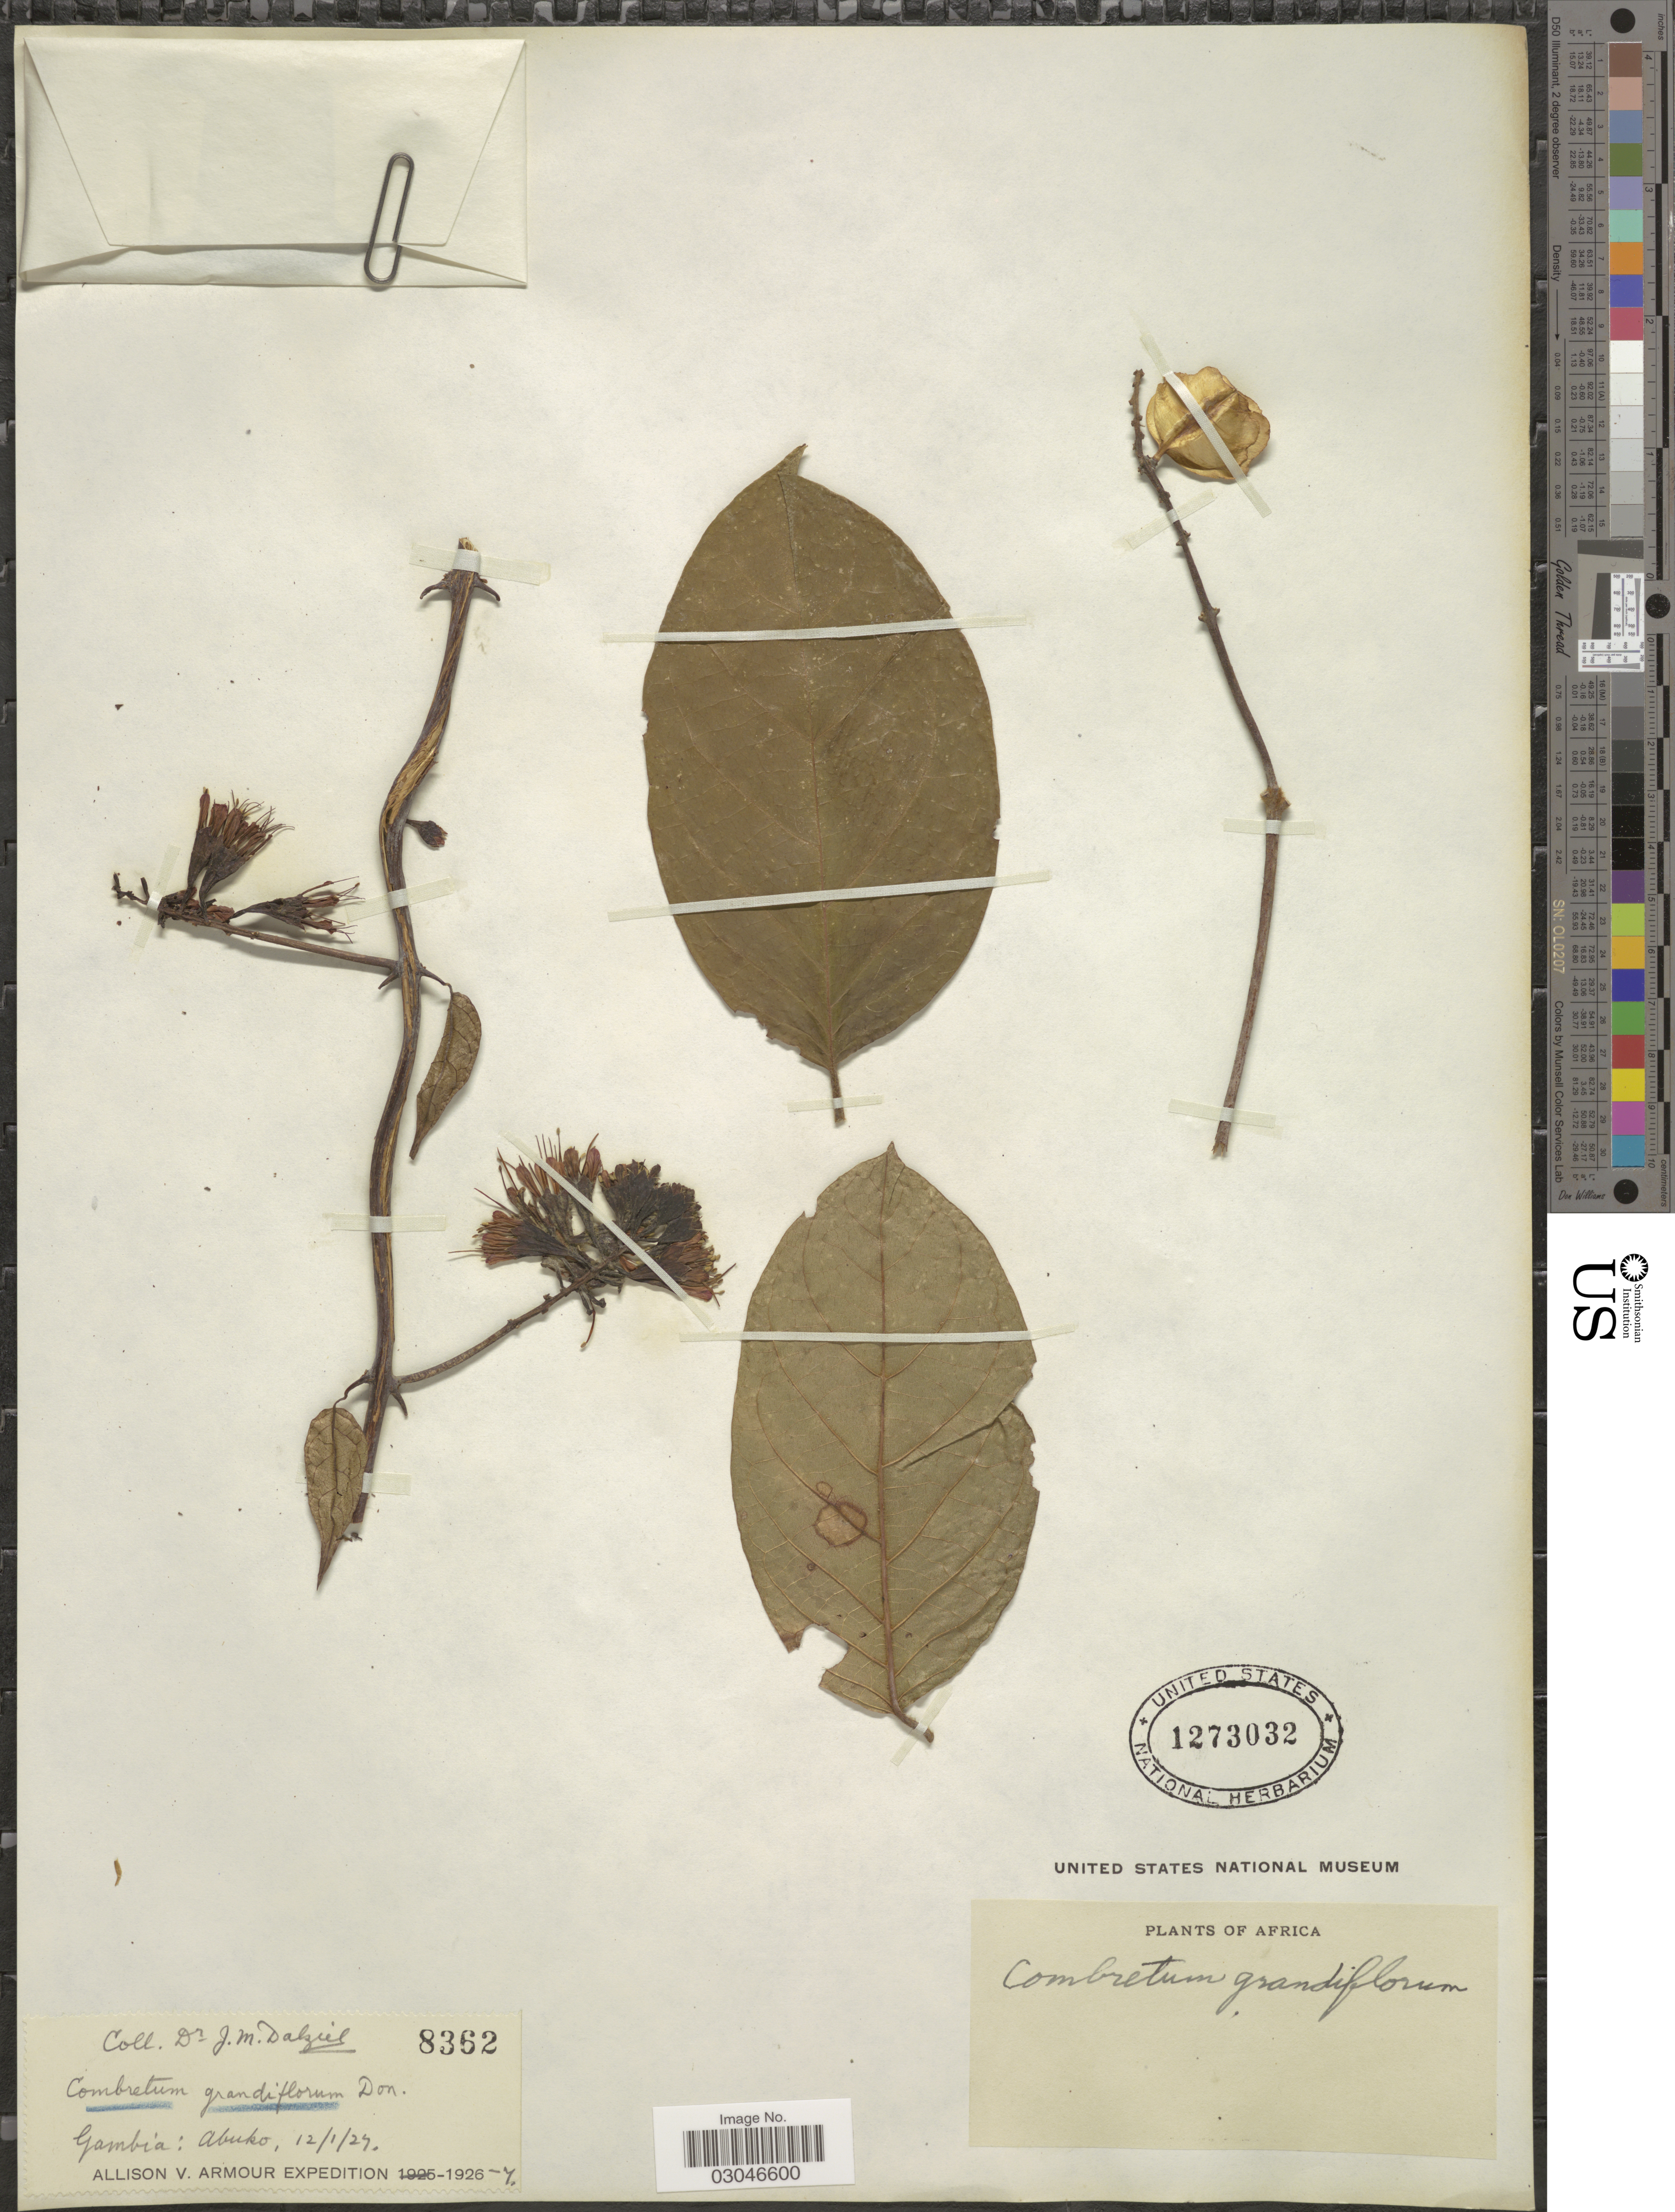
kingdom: Plantae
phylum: Tracheophyta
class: Magnoliopsida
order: Myrtales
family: Combretaceae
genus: Combretum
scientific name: Combretum grandiflorum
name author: G. Don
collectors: J. Dalziel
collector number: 8362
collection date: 1927-01-12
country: Gambia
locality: Abuko.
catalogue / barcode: US 1273032